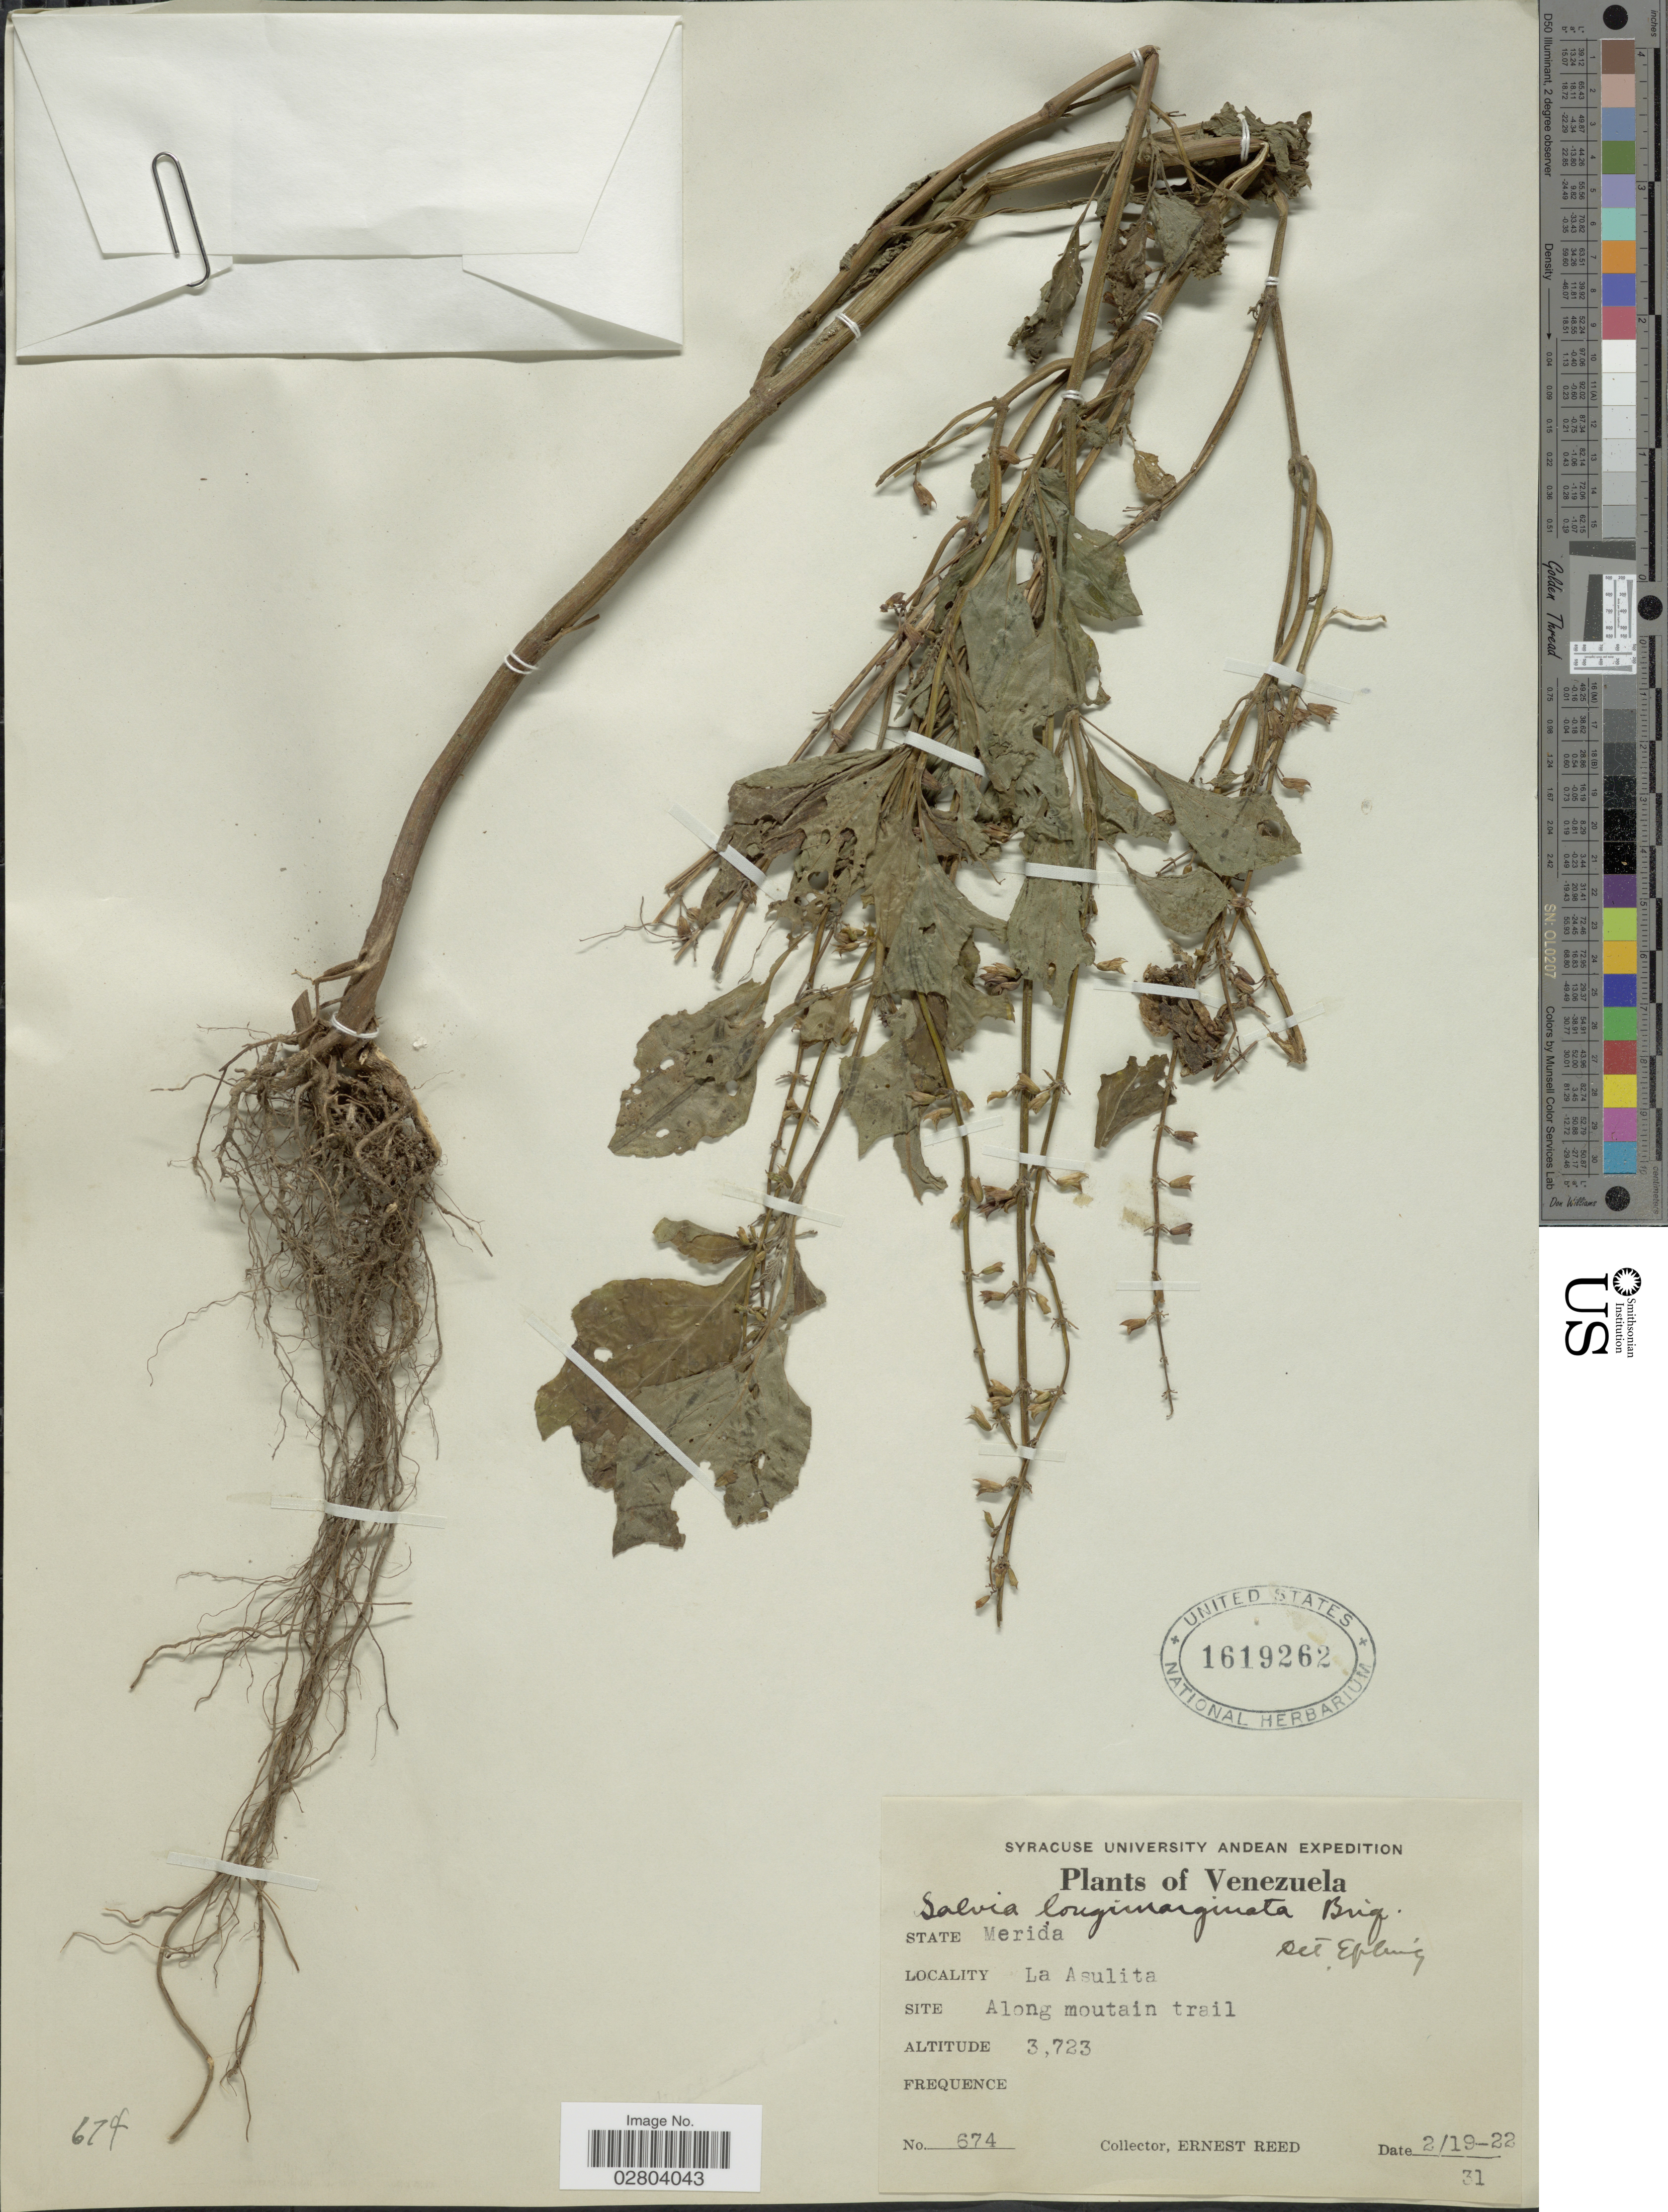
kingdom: Plantae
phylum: Tracheophyta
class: Magnoliopsida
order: Lamiales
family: Lamiaceae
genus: Salvia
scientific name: Salvia angulata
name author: Benth.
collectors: E. Reed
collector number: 674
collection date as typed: Transcribed d/m/y: 19/2/31 to 22/2/31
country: Venezuela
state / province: Mérida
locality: La Asulita. Along moutain trail.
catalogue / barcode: US 1619262